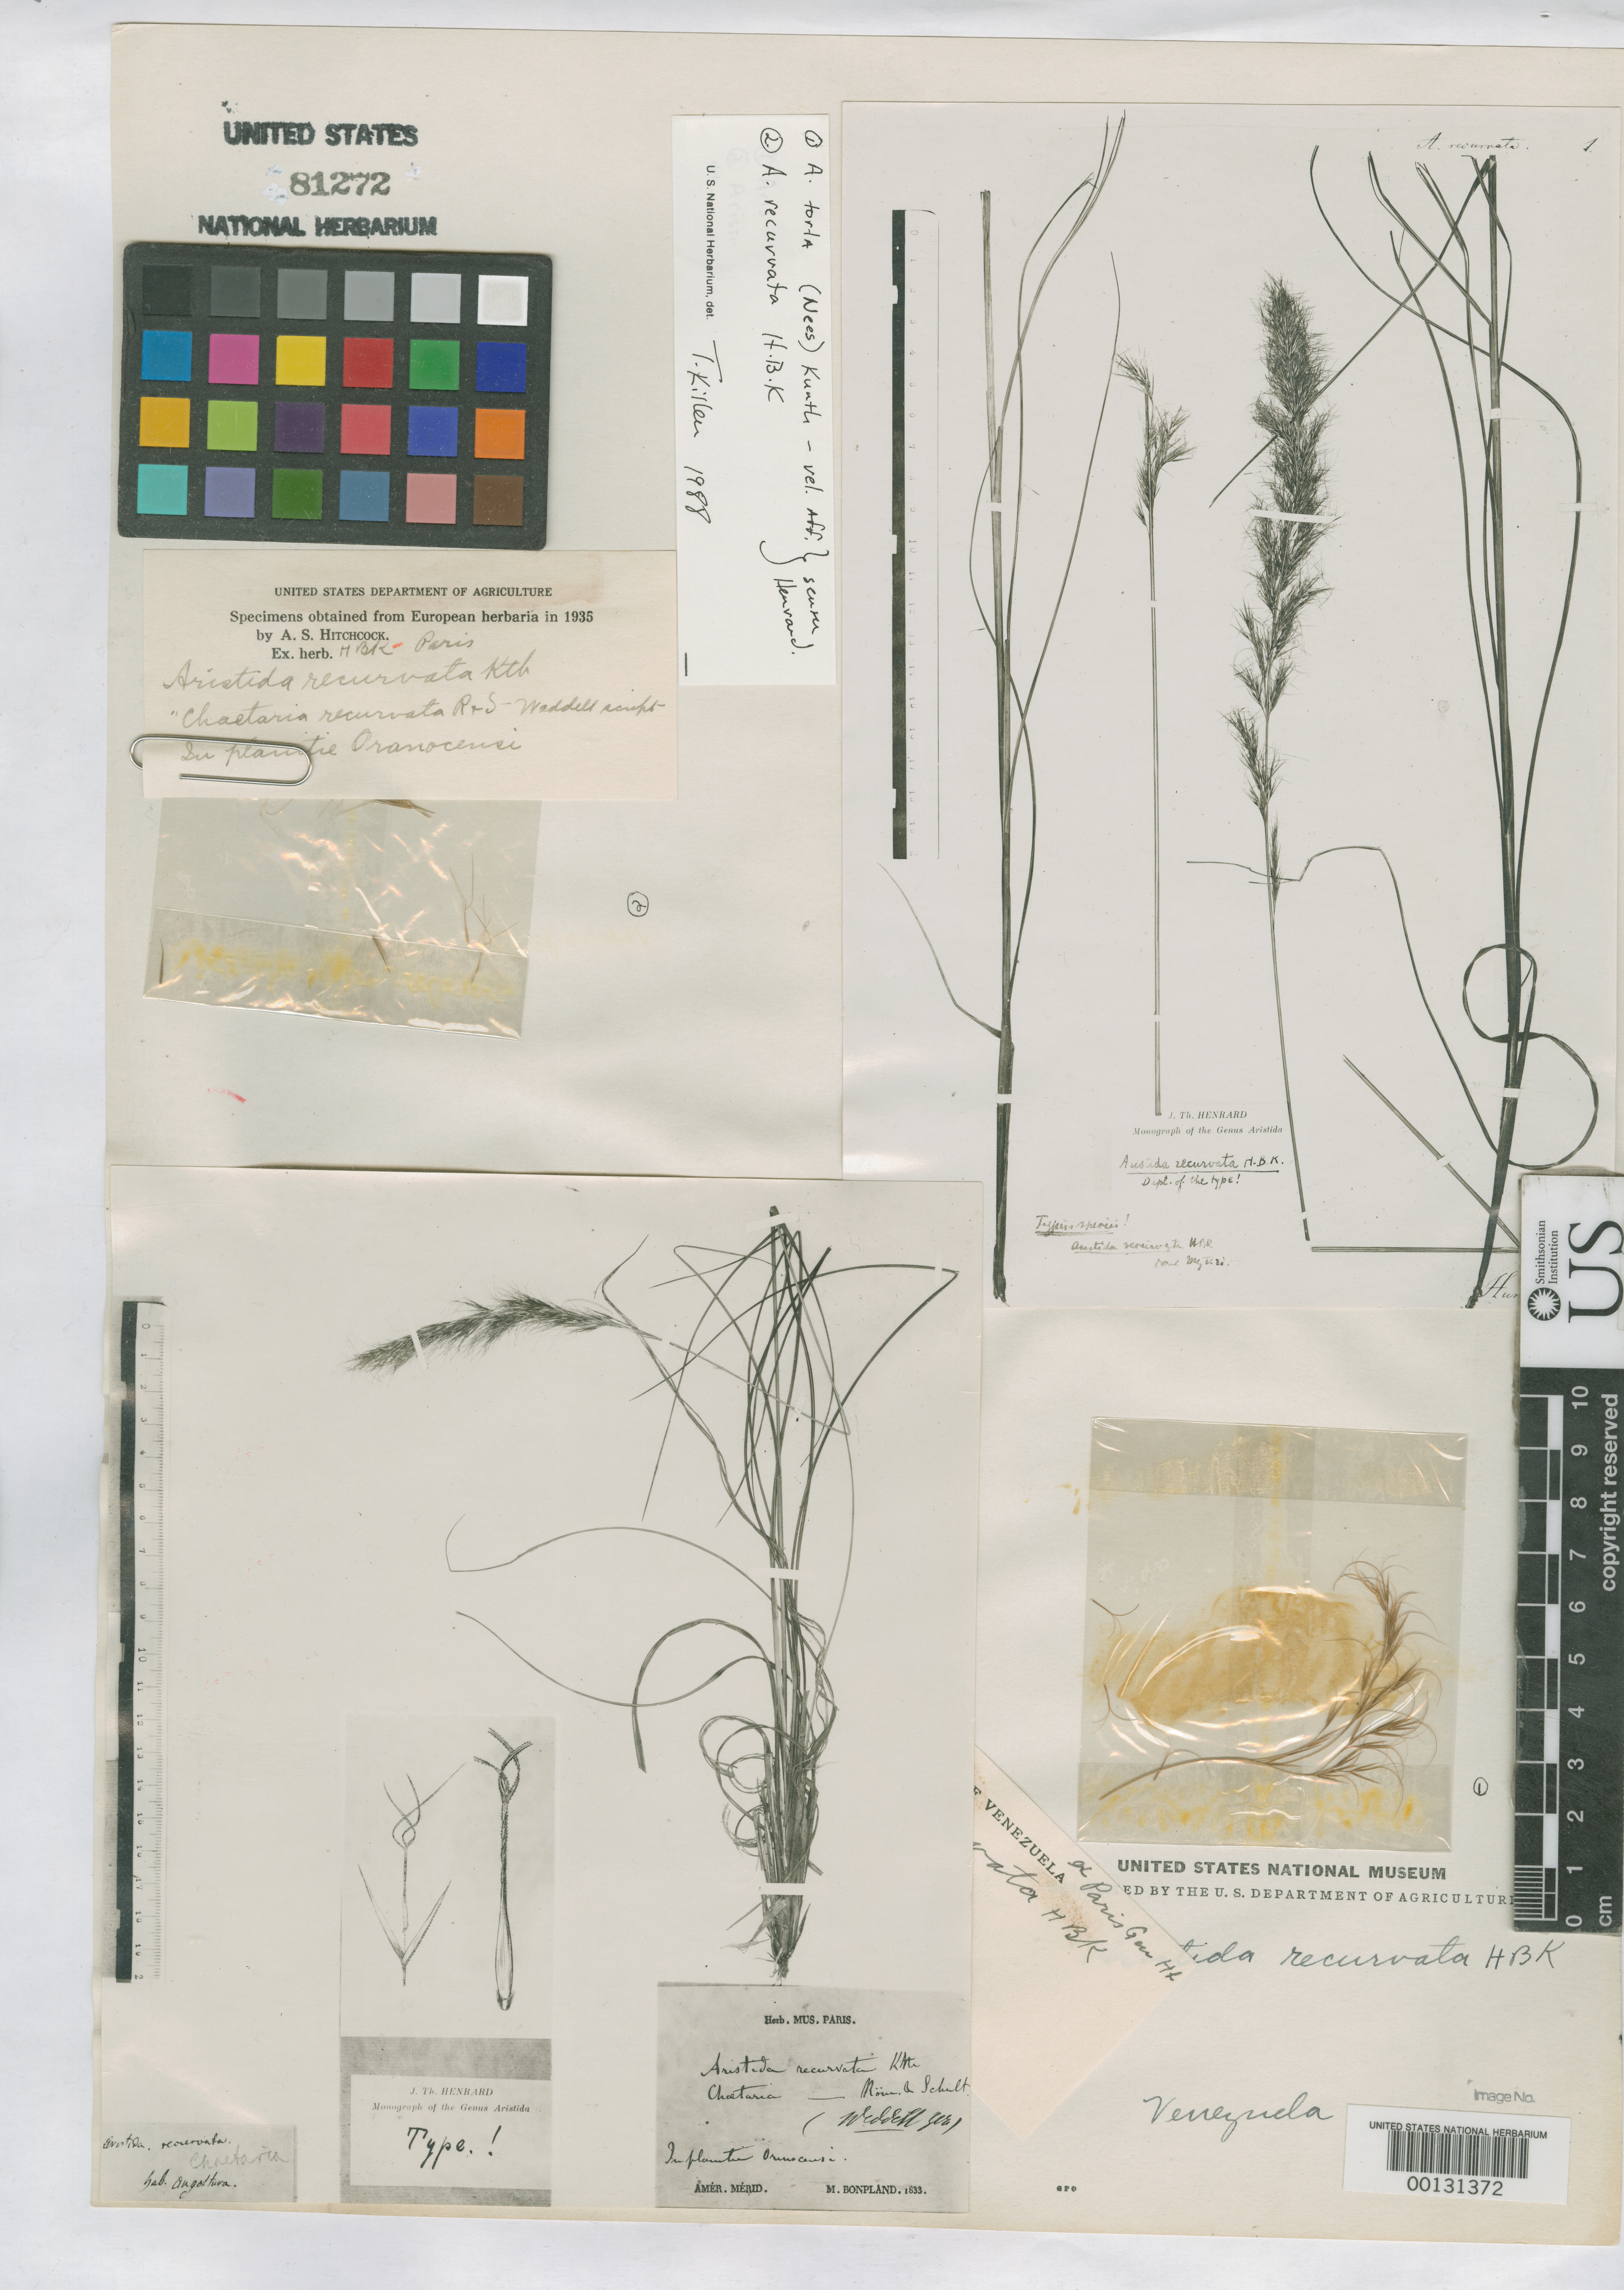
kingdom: Plantae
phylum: Tracheophyta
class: Liliopsida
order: Poales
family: Poaceae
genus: Aristida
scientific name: Aristida recurvata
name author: Kunth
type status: Type Fragment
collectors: A. J. A. Bonpland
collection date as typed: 1833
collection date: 1833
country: Venezuela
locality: "In planitie Oranocensi".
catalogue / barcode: US 81272